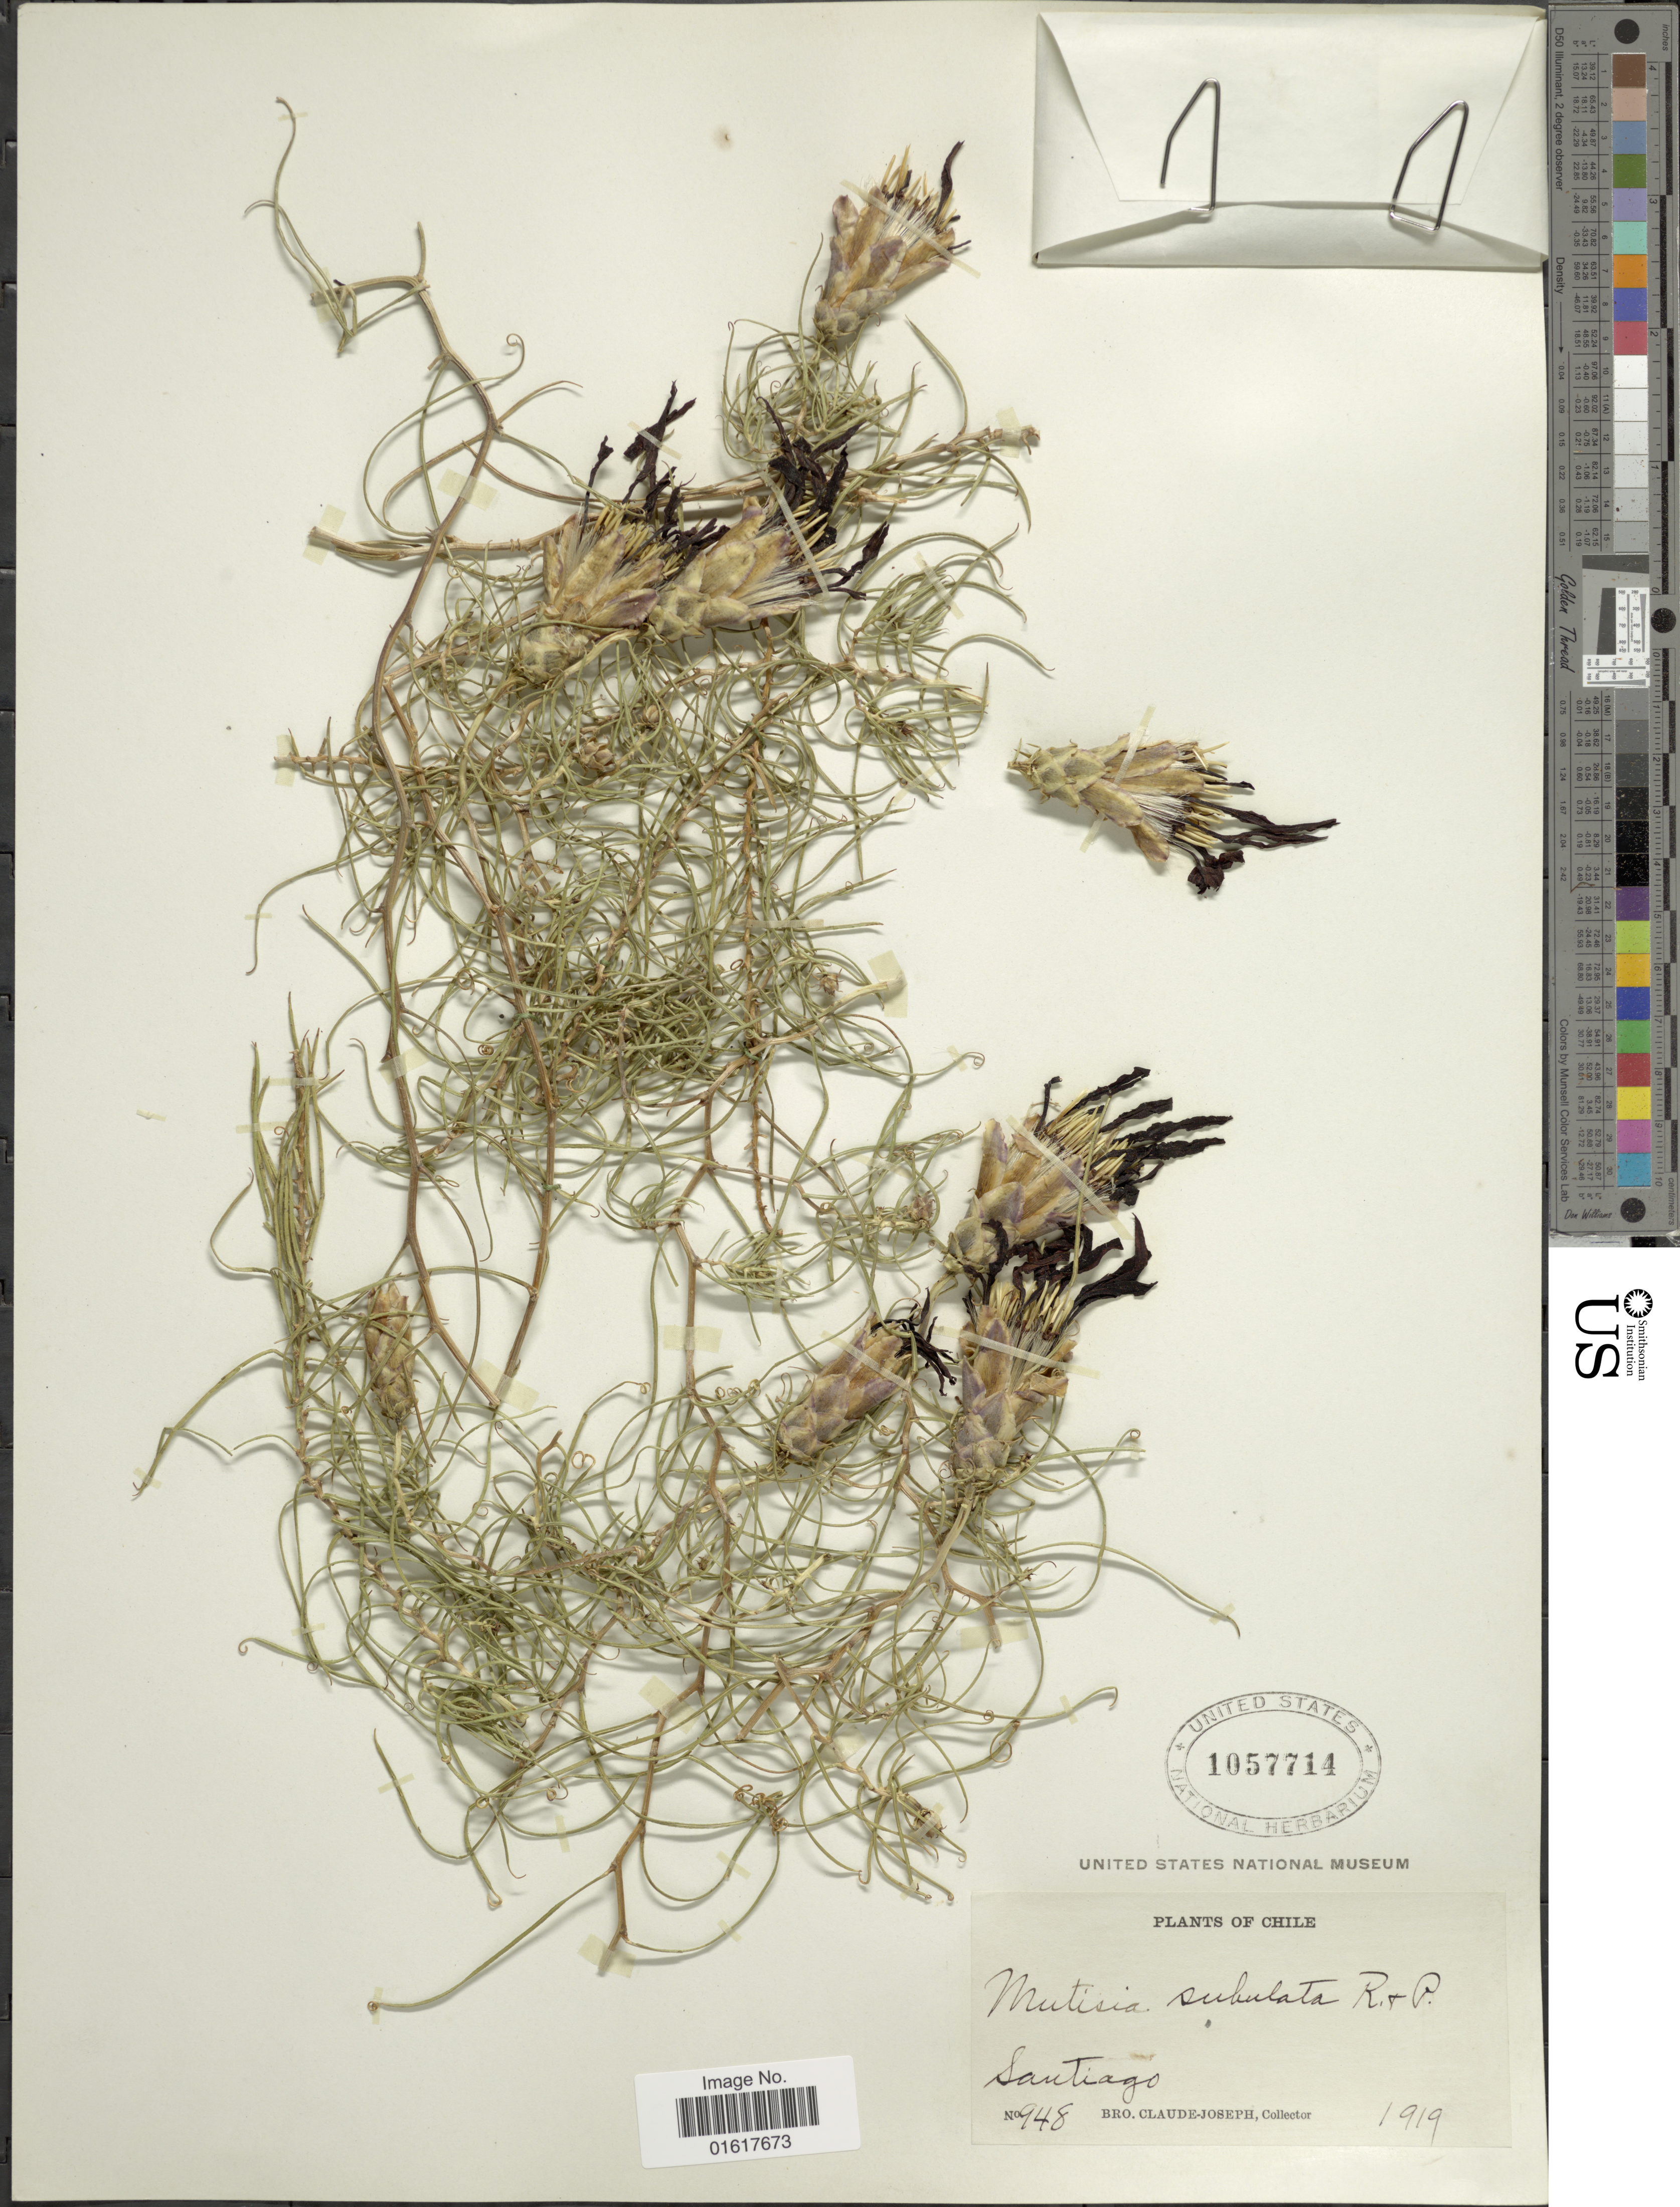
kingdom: Plantae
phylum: Tracheophyta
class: Magnoliopsida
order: Asterales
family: Asteraceae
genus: Mutisia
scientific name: Mutisia subulata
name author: Ruiz & Pav.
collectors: Bro. Claude-Joseph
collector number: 948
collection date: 1919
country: Chile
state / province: Región Metropolitana (RM)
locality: Santiago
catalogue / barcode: US 1057714